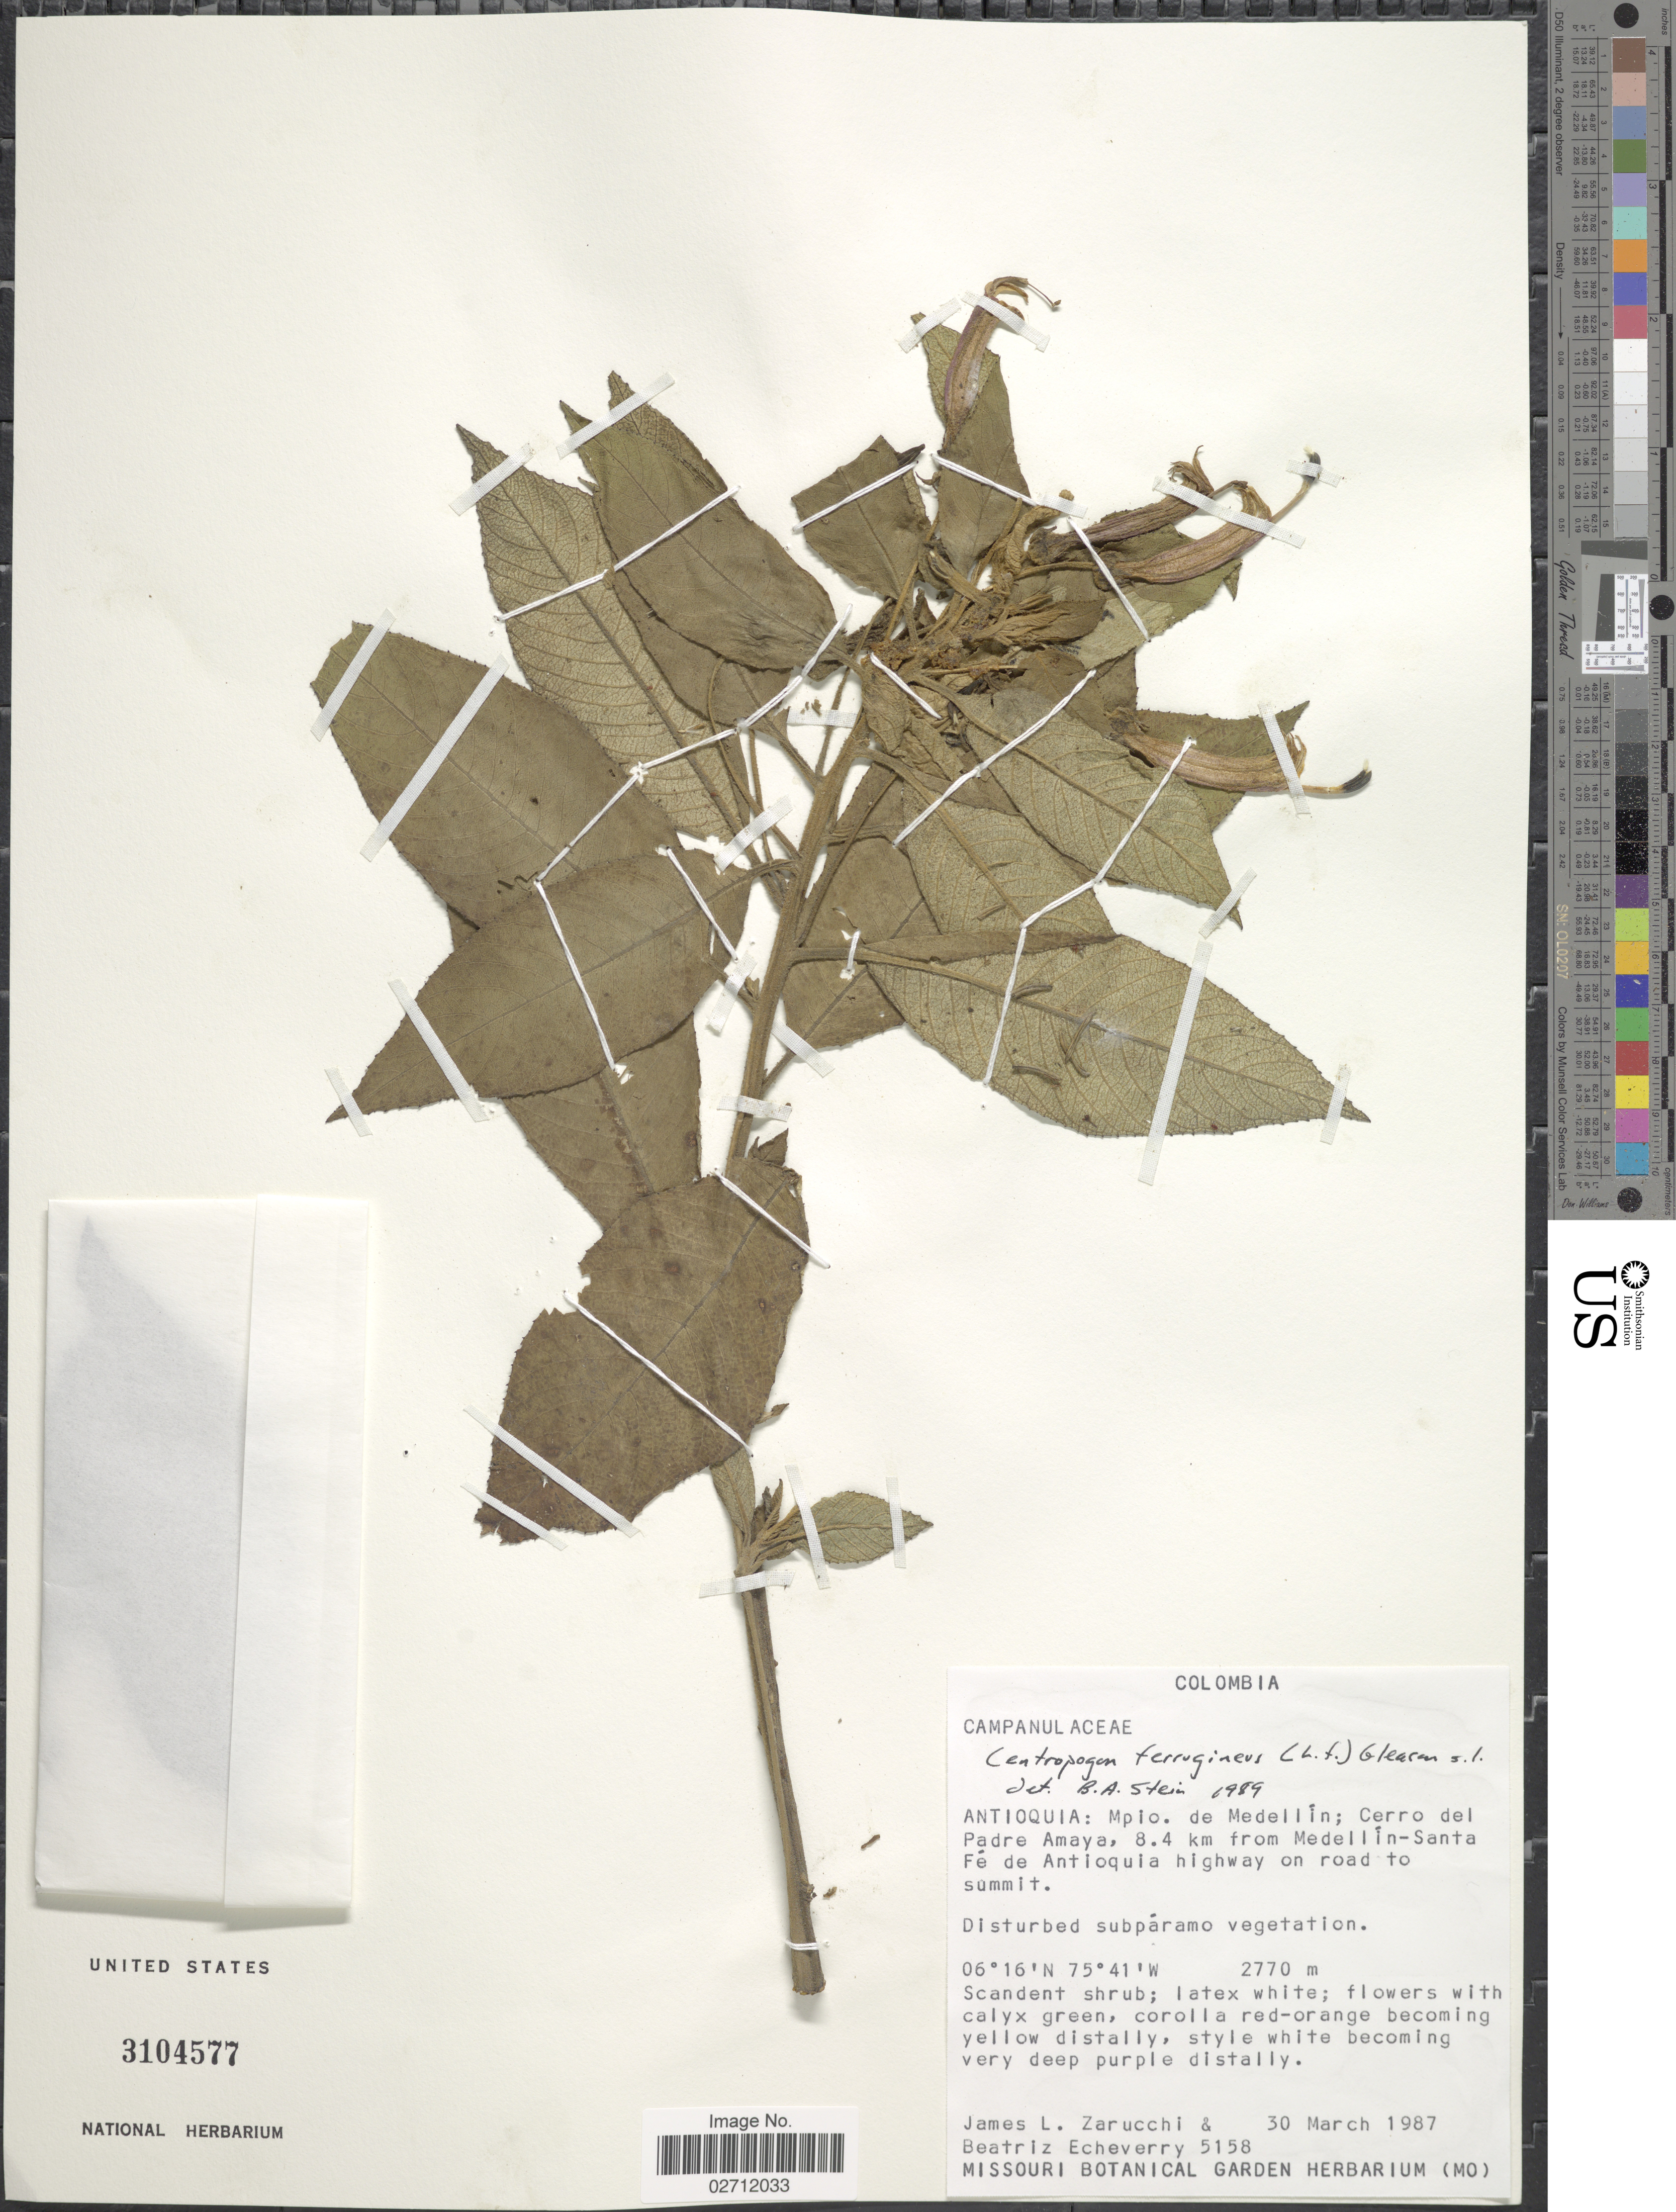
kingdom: Plantae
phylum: Tracheophyta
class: Magnoliopsida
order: Asterales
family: Campanulaceae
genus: Centropogon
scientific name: Centropogon ferrugineus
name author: (L. f.) Gleason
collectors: J. L. Zarucchi & B. Echeverry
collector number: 5158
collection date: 1987-03-30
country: Colombia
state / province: Antioquia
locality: Mpio. de Medellin; Cerro del Padre Amaya, 8.4 km from Medellin-Santa Fe de Antioquia highway on road to summit.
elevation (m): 2770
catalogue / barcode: US 3104577